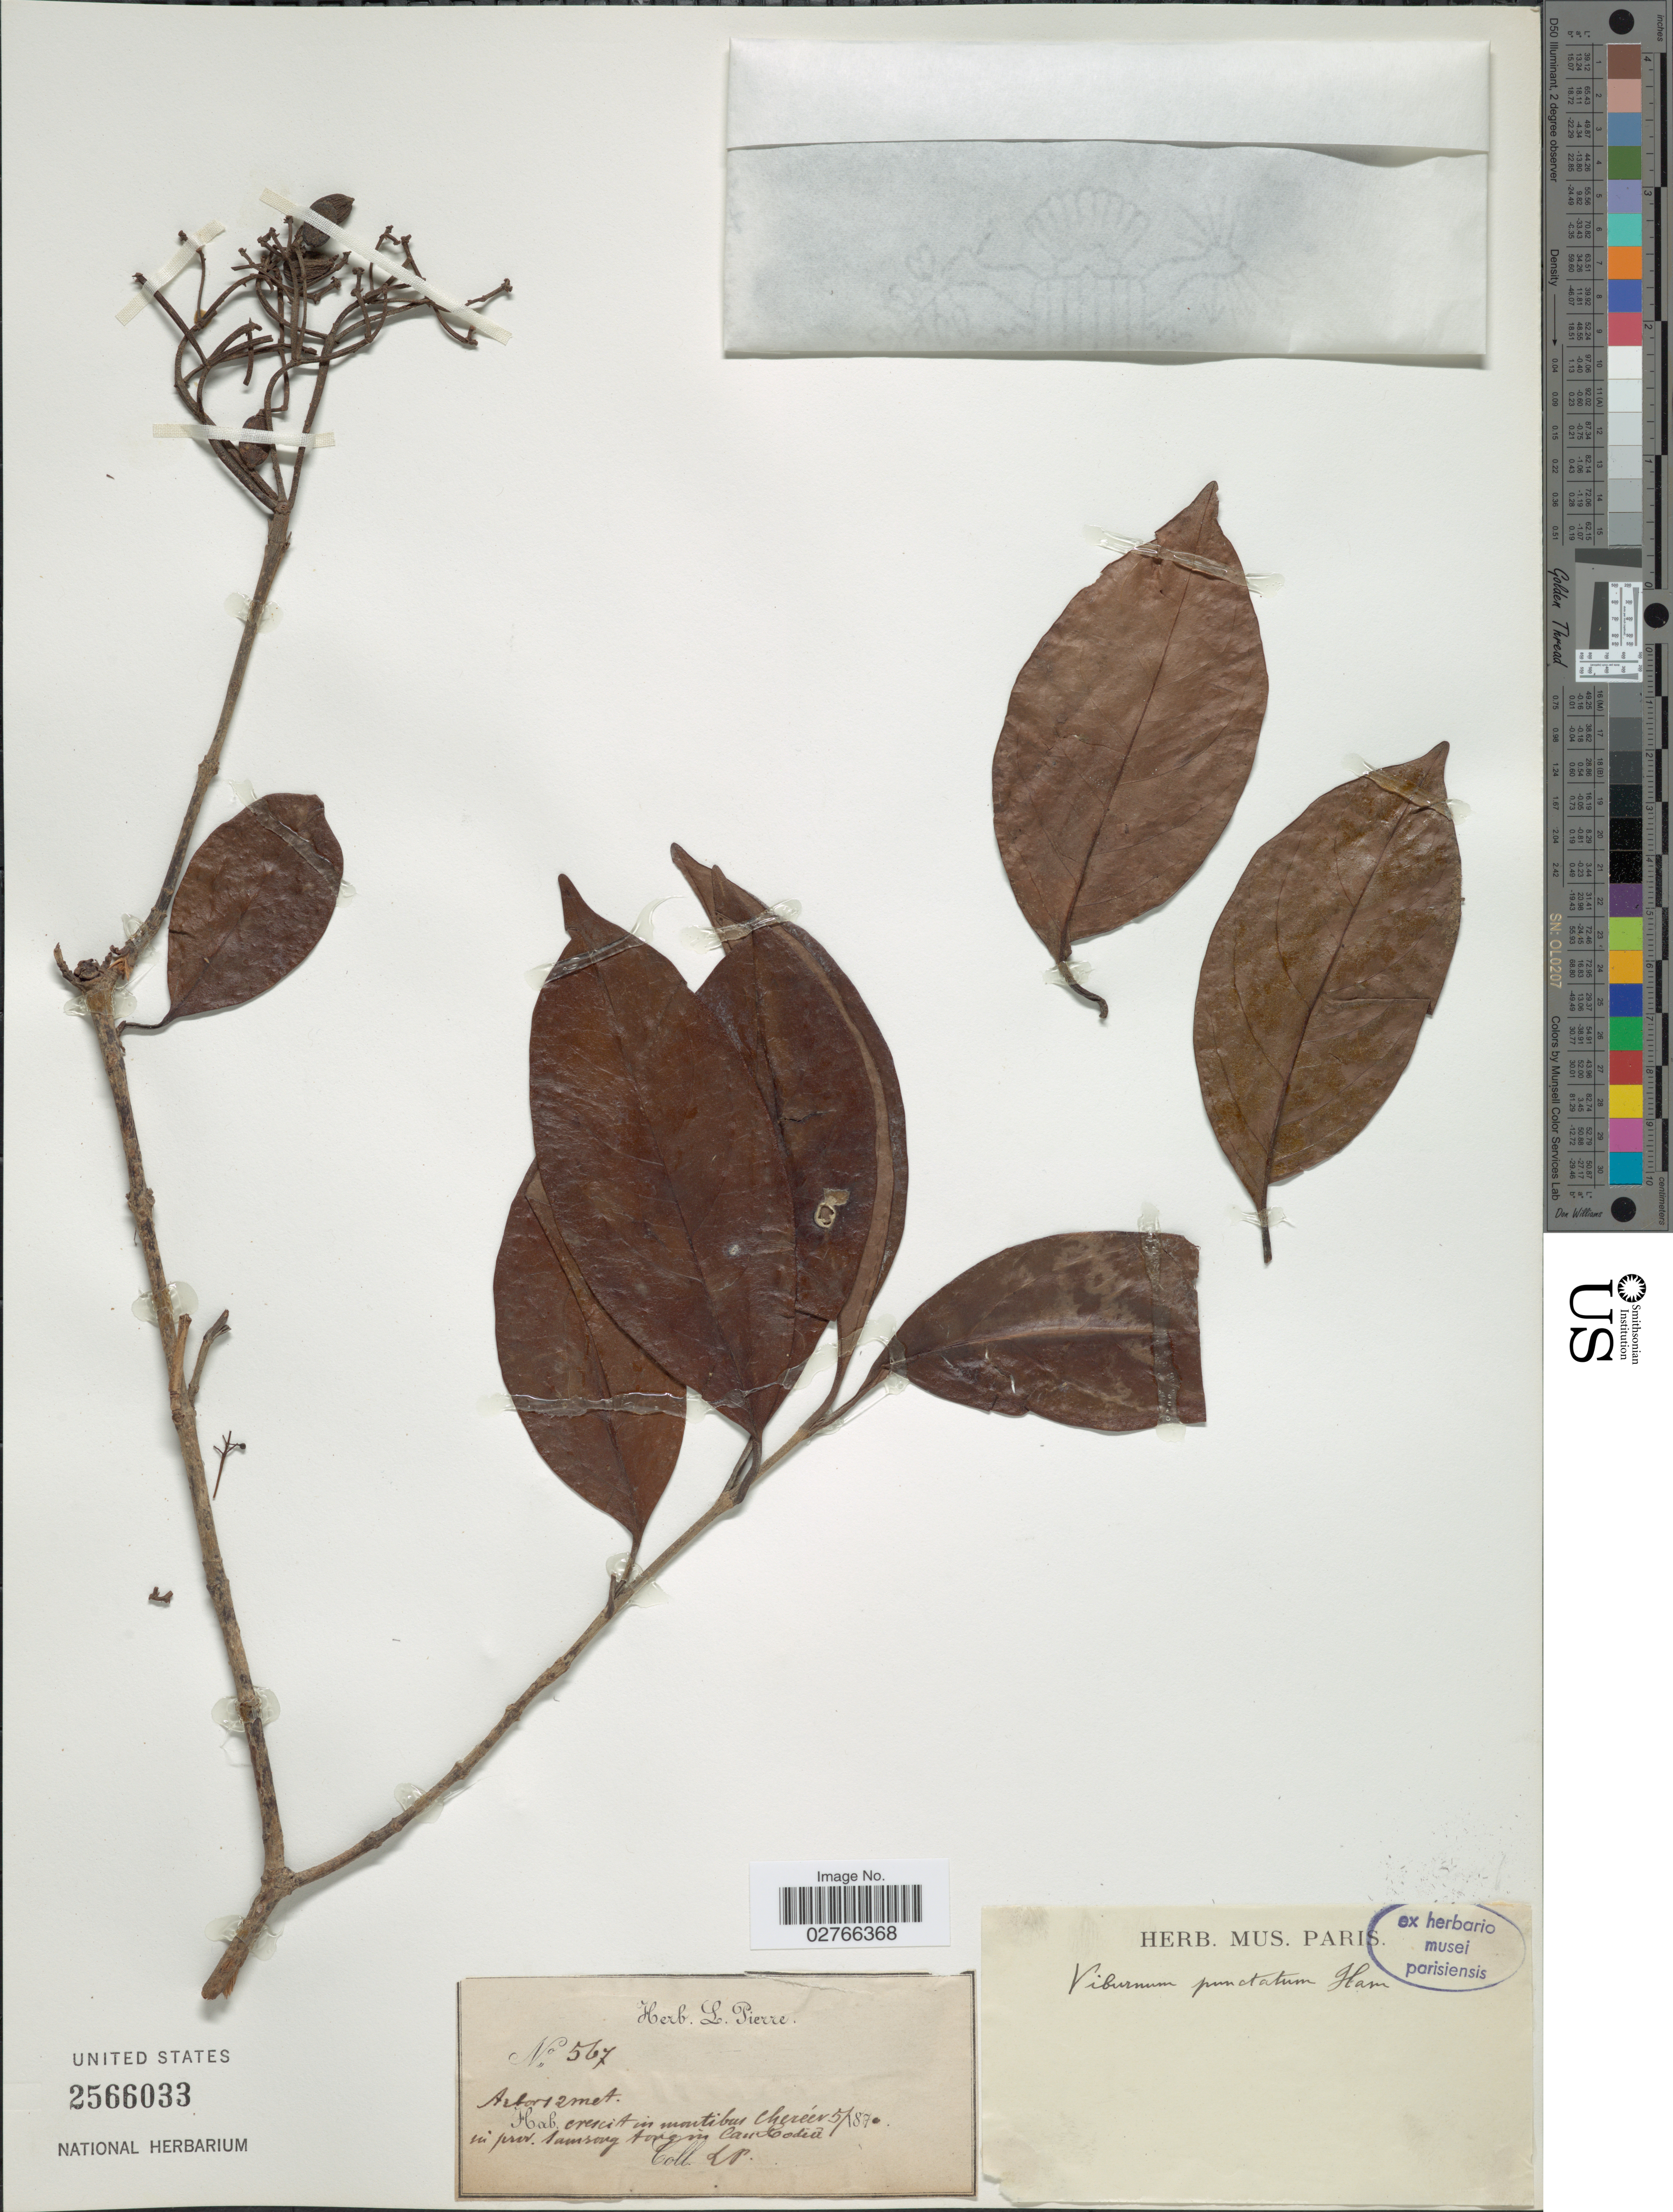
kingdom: Plantae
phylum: Tracheophyta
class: Magnoliopsida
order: Dipsacales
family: Viburnaceae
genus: Viburnum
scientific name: Viburnum punctatum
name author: Buch.-Ham. ex D. Don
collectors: L. Pierre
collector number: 567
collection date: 1870-05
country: Cambodia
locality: Crescit in montibus Chereér in prov. Samrong tong in [interpreted] Cambodiâ.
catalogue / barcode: US 2566033